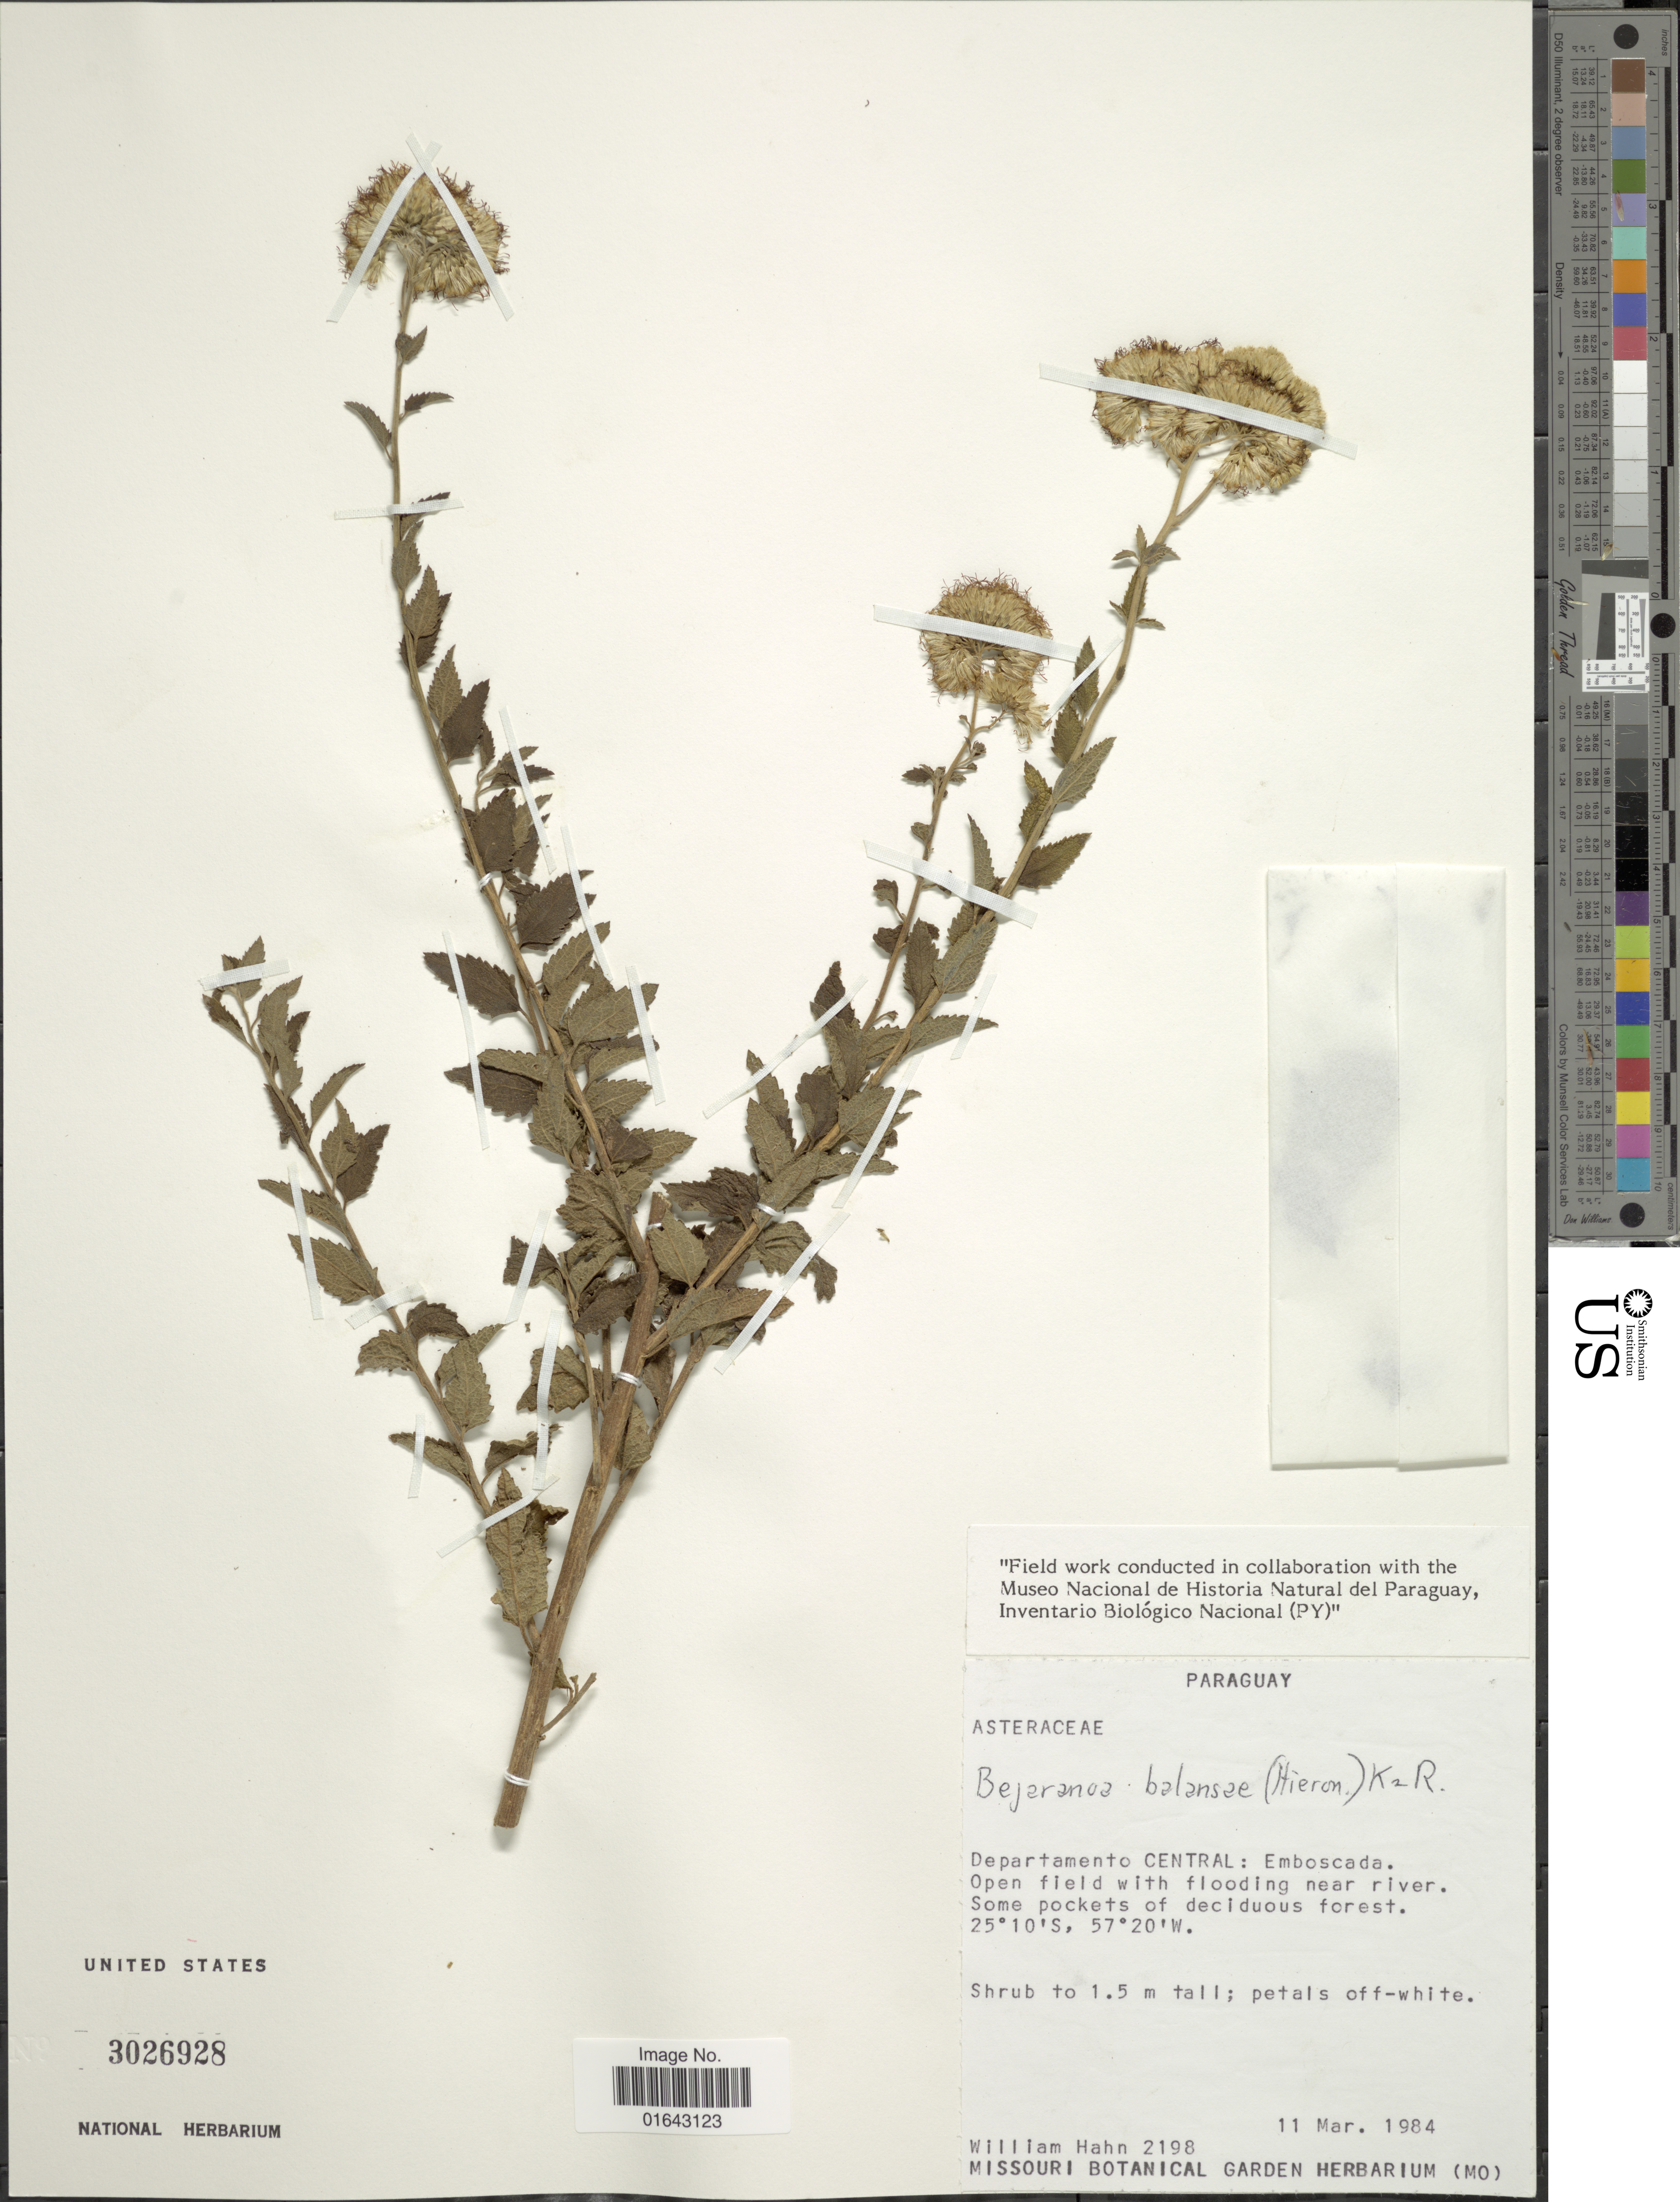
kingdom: Plantae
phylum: Tracheophyta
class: Magnoliopsida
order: Asterales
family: Asteraceae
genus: Bejaranoa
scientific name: Bejaranoa balansae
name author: (Hieron.) R.M. King & H. Rob.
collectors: W. J. Hahn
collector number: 2198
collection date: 1984-03-11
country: Paraguay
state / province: Central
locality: Departamento Central: Emboscada.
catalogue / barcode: US 3026928